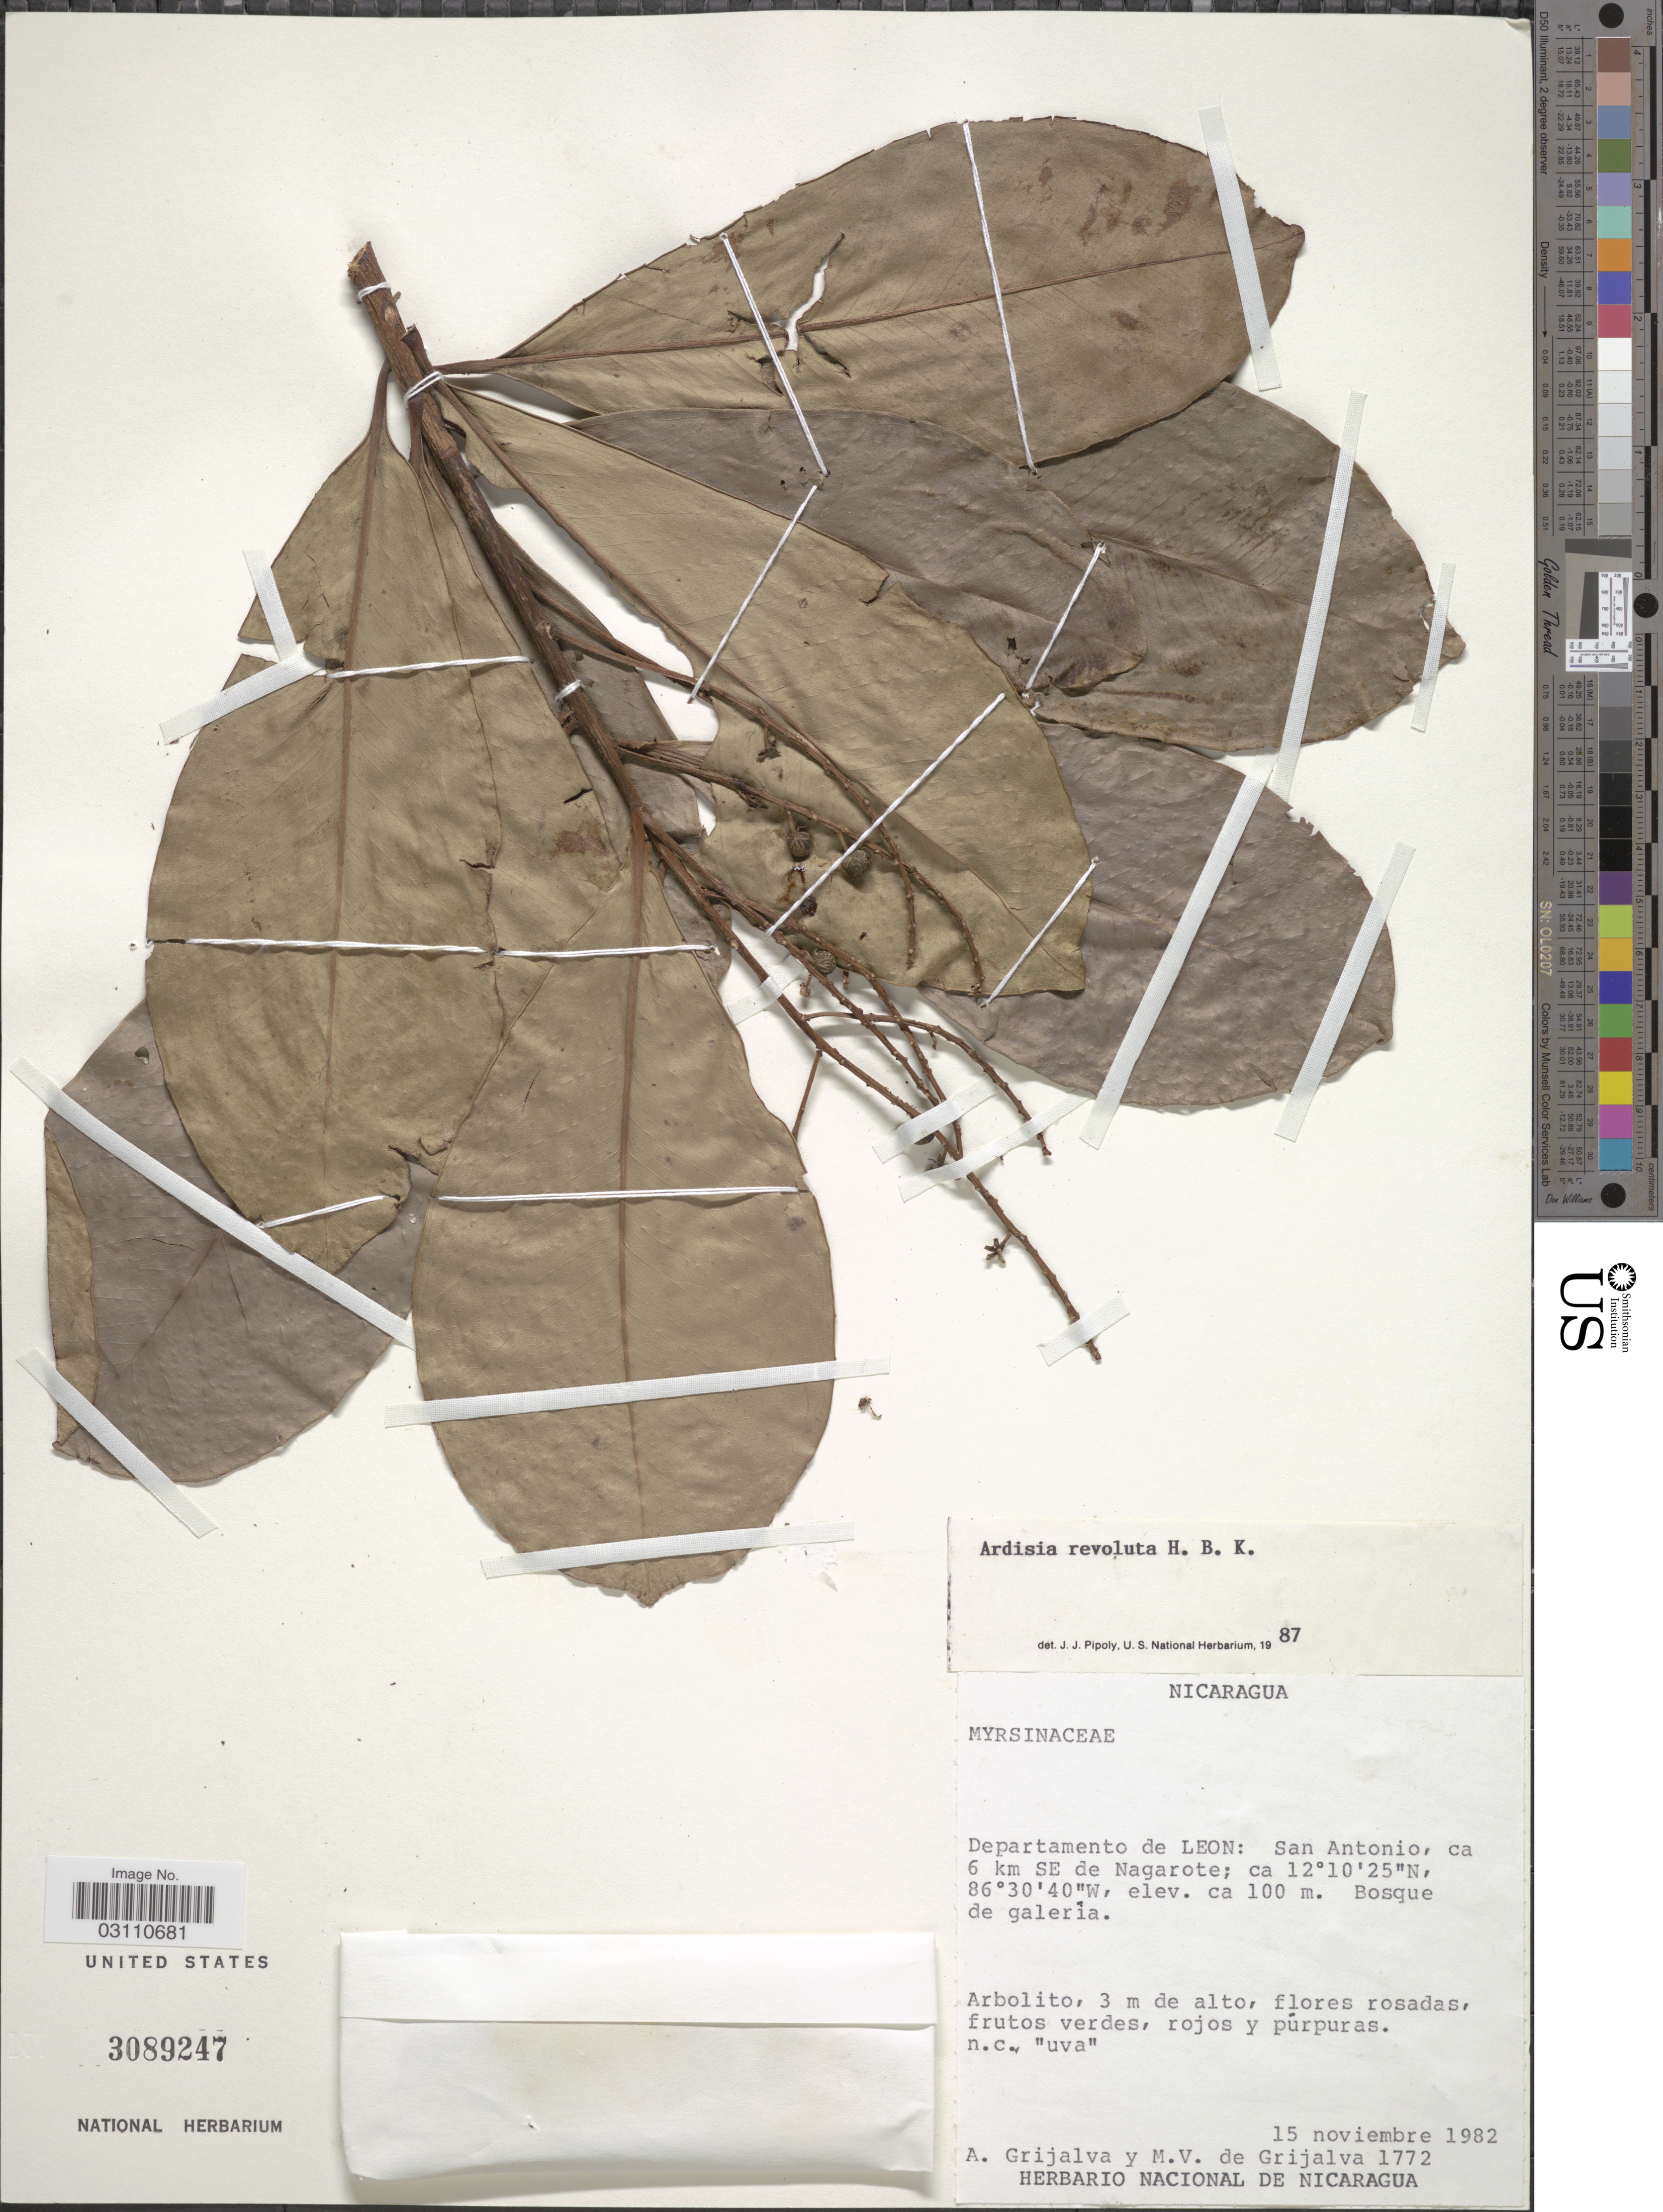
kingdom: Plantae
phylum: Tracheophyta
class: Magnoliopsida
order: Ericales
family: Primulaceae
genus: Ardisia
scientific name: Ardisia revoluta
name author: Kunth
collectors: A. Grijalva & M. de Grijalva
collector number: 1772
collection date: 1982-11-15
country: Nicaragua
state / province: Leon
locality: Departamento de Leon: San Antonio, ca 6 km SE de Nagarote.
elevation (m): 100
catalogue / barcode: US 3089247